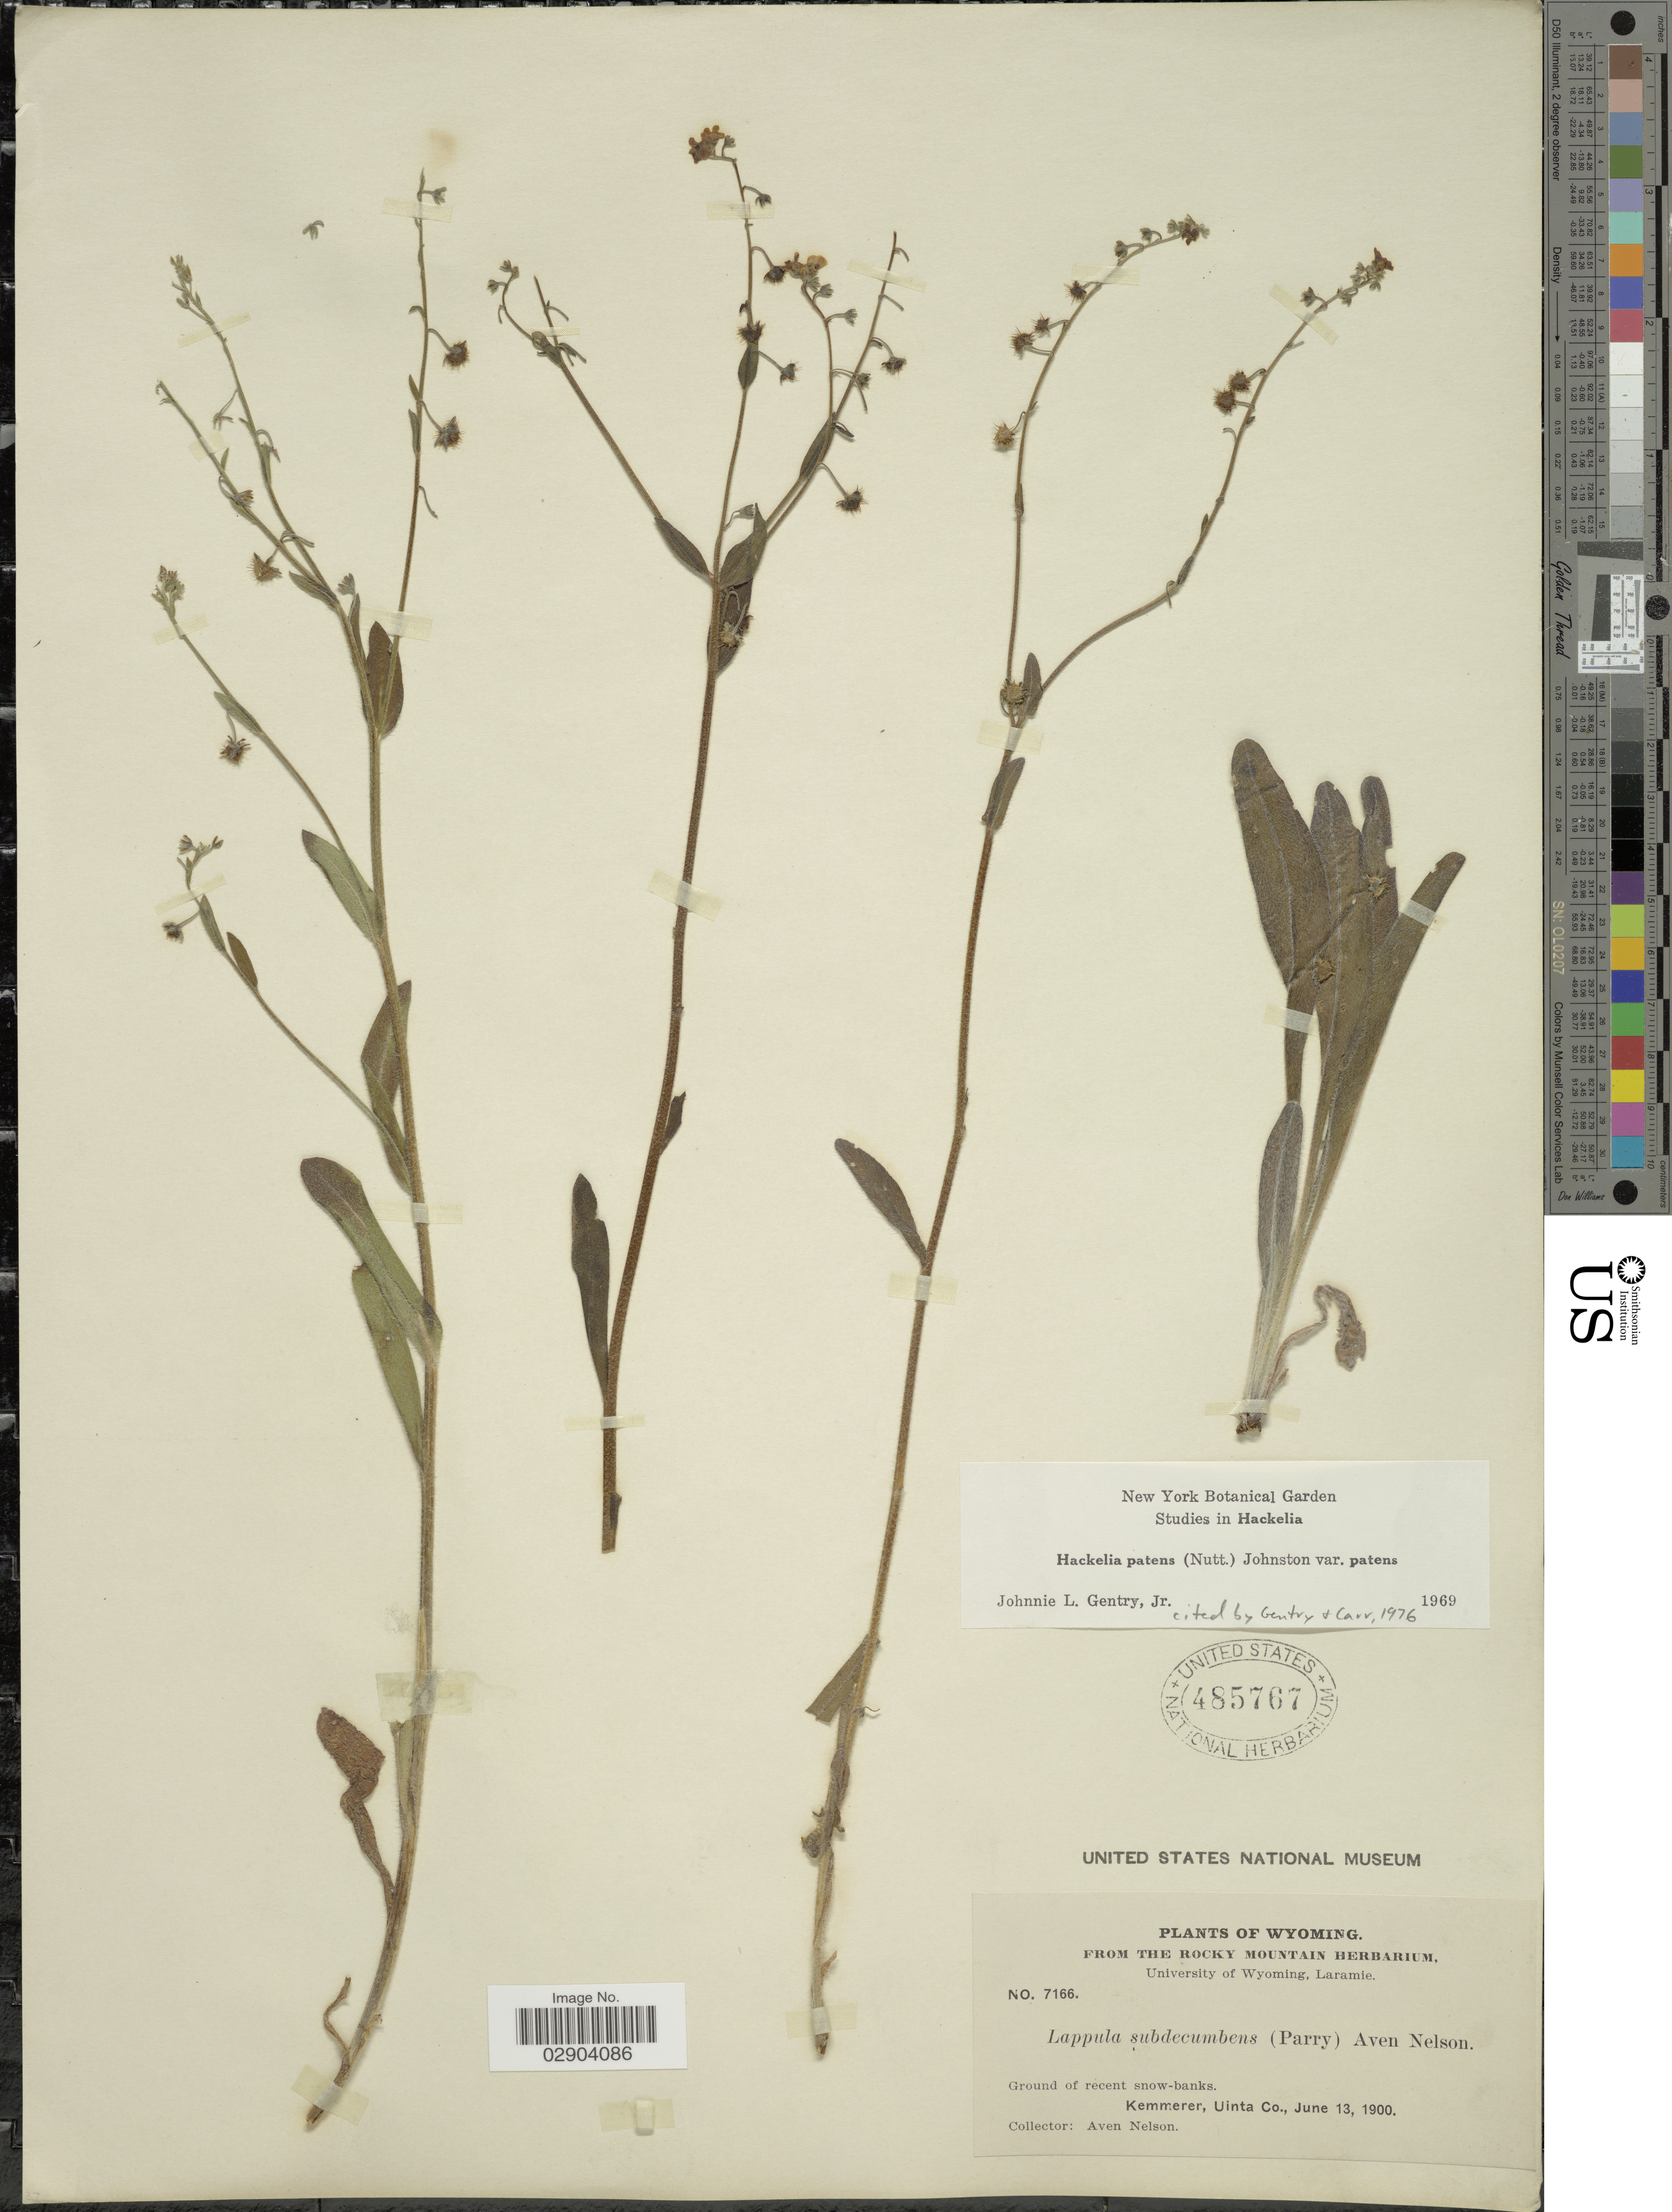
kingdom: Plantae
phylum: Tracheophyta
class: Magnoliopsida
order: Boraginales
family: Boraginaceae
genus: Hackelia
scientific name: Hackelia patens var. patens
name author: (Nutt.) I.M. Johnst.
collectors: A. Nelson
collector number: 7166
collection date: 1900-06-13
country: United States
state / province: Wyoming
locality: Ground of recent snow-banks. Kemmerer, Uinta Co.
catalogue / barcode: US 485767